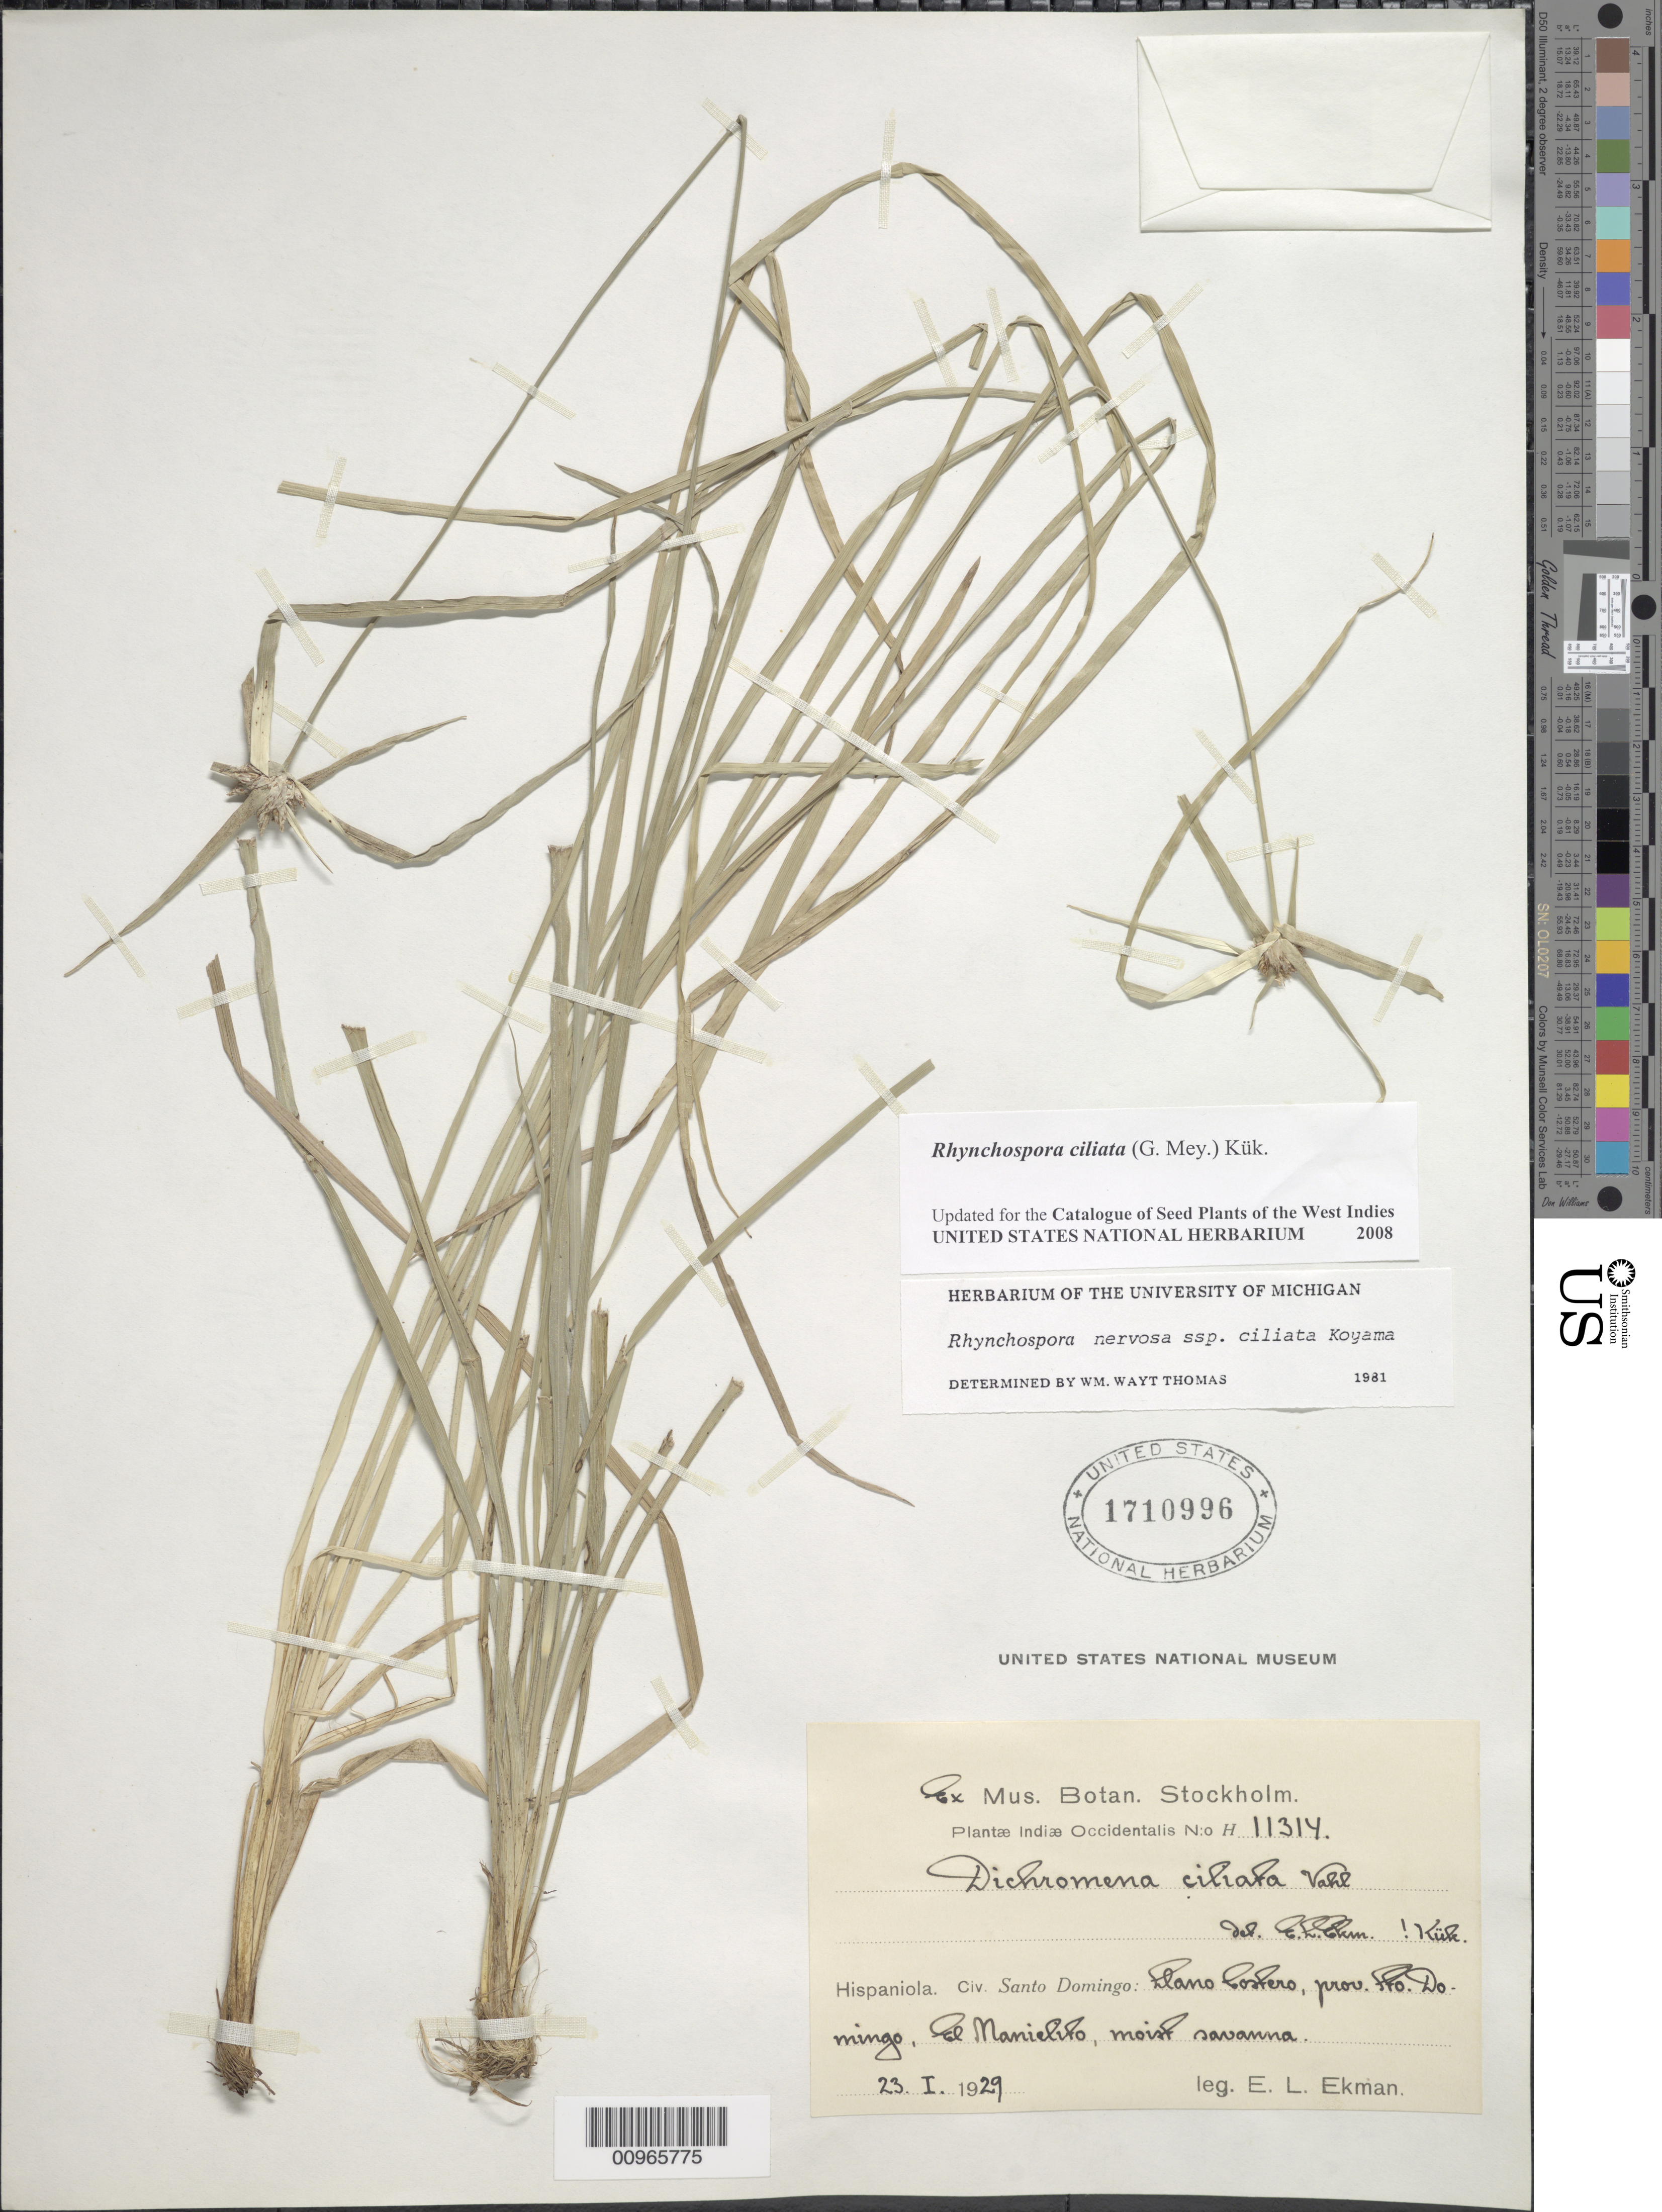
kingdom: Plantae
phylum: Tracheophyta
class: Liliopsida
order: Poales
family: Cyperaceae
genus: Rhynchospora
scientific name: Rhynchospora ciliata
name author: (G. Mey.) Kük.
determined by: Strong, M. T., (US), Smithsonian Institution - National Museum of Natural History (UNITED STATES)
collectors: E. L. Ekman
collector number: H 11314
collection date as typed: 23 Jan 1929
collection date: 1929-01-23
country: Dominican Republic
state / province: Santo Domingo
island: Hispaniola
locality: Llano Costero, El Manielito, savanna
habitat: Moist savanna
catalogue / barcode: US 1710996